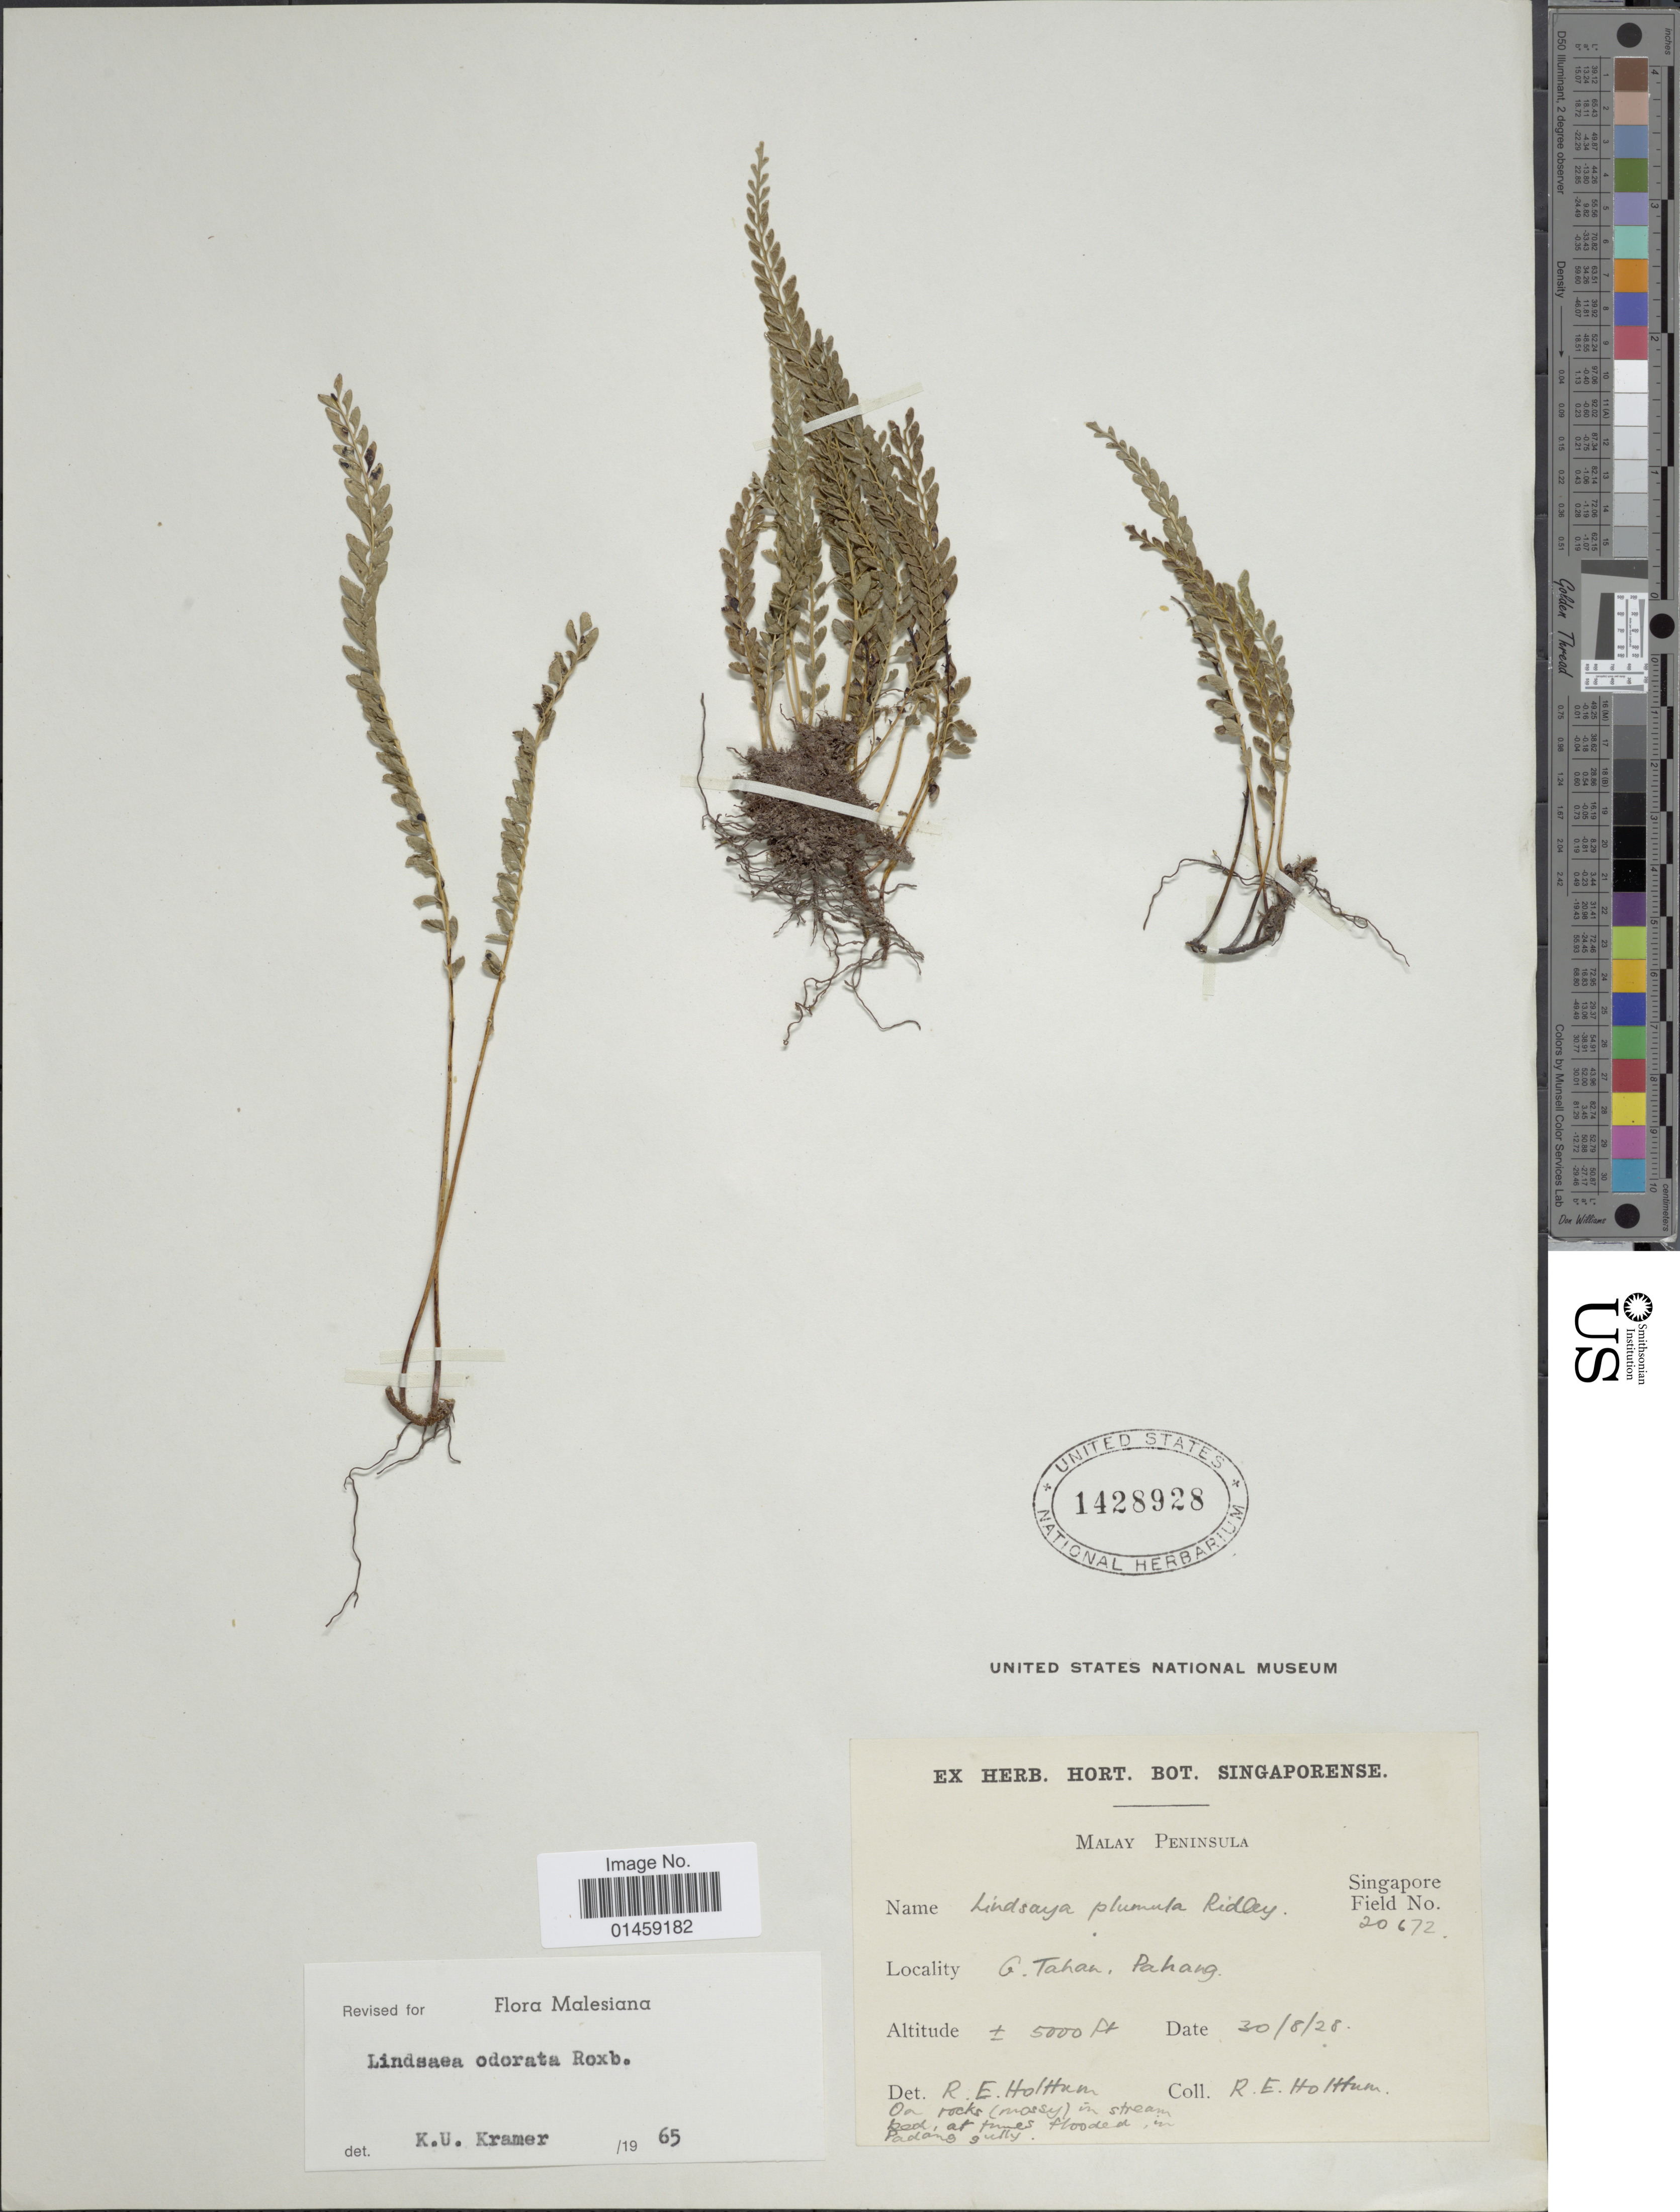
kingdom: Plantae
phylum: Tracheophyta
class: Polypodiopsida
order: Polypodiales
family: Lindsaeaceae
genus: Lindsaea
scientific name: Lindsaea odorata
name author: Roxb.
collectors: R. E. Holttum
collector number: Singapore Field 20672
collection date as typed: Transcribed d/m/y: 30/8/28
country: Malaysia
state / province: Pahang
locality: Malay Peninsula. G. Tahan, Pahang.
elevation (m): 1524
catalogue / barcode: US 1428928